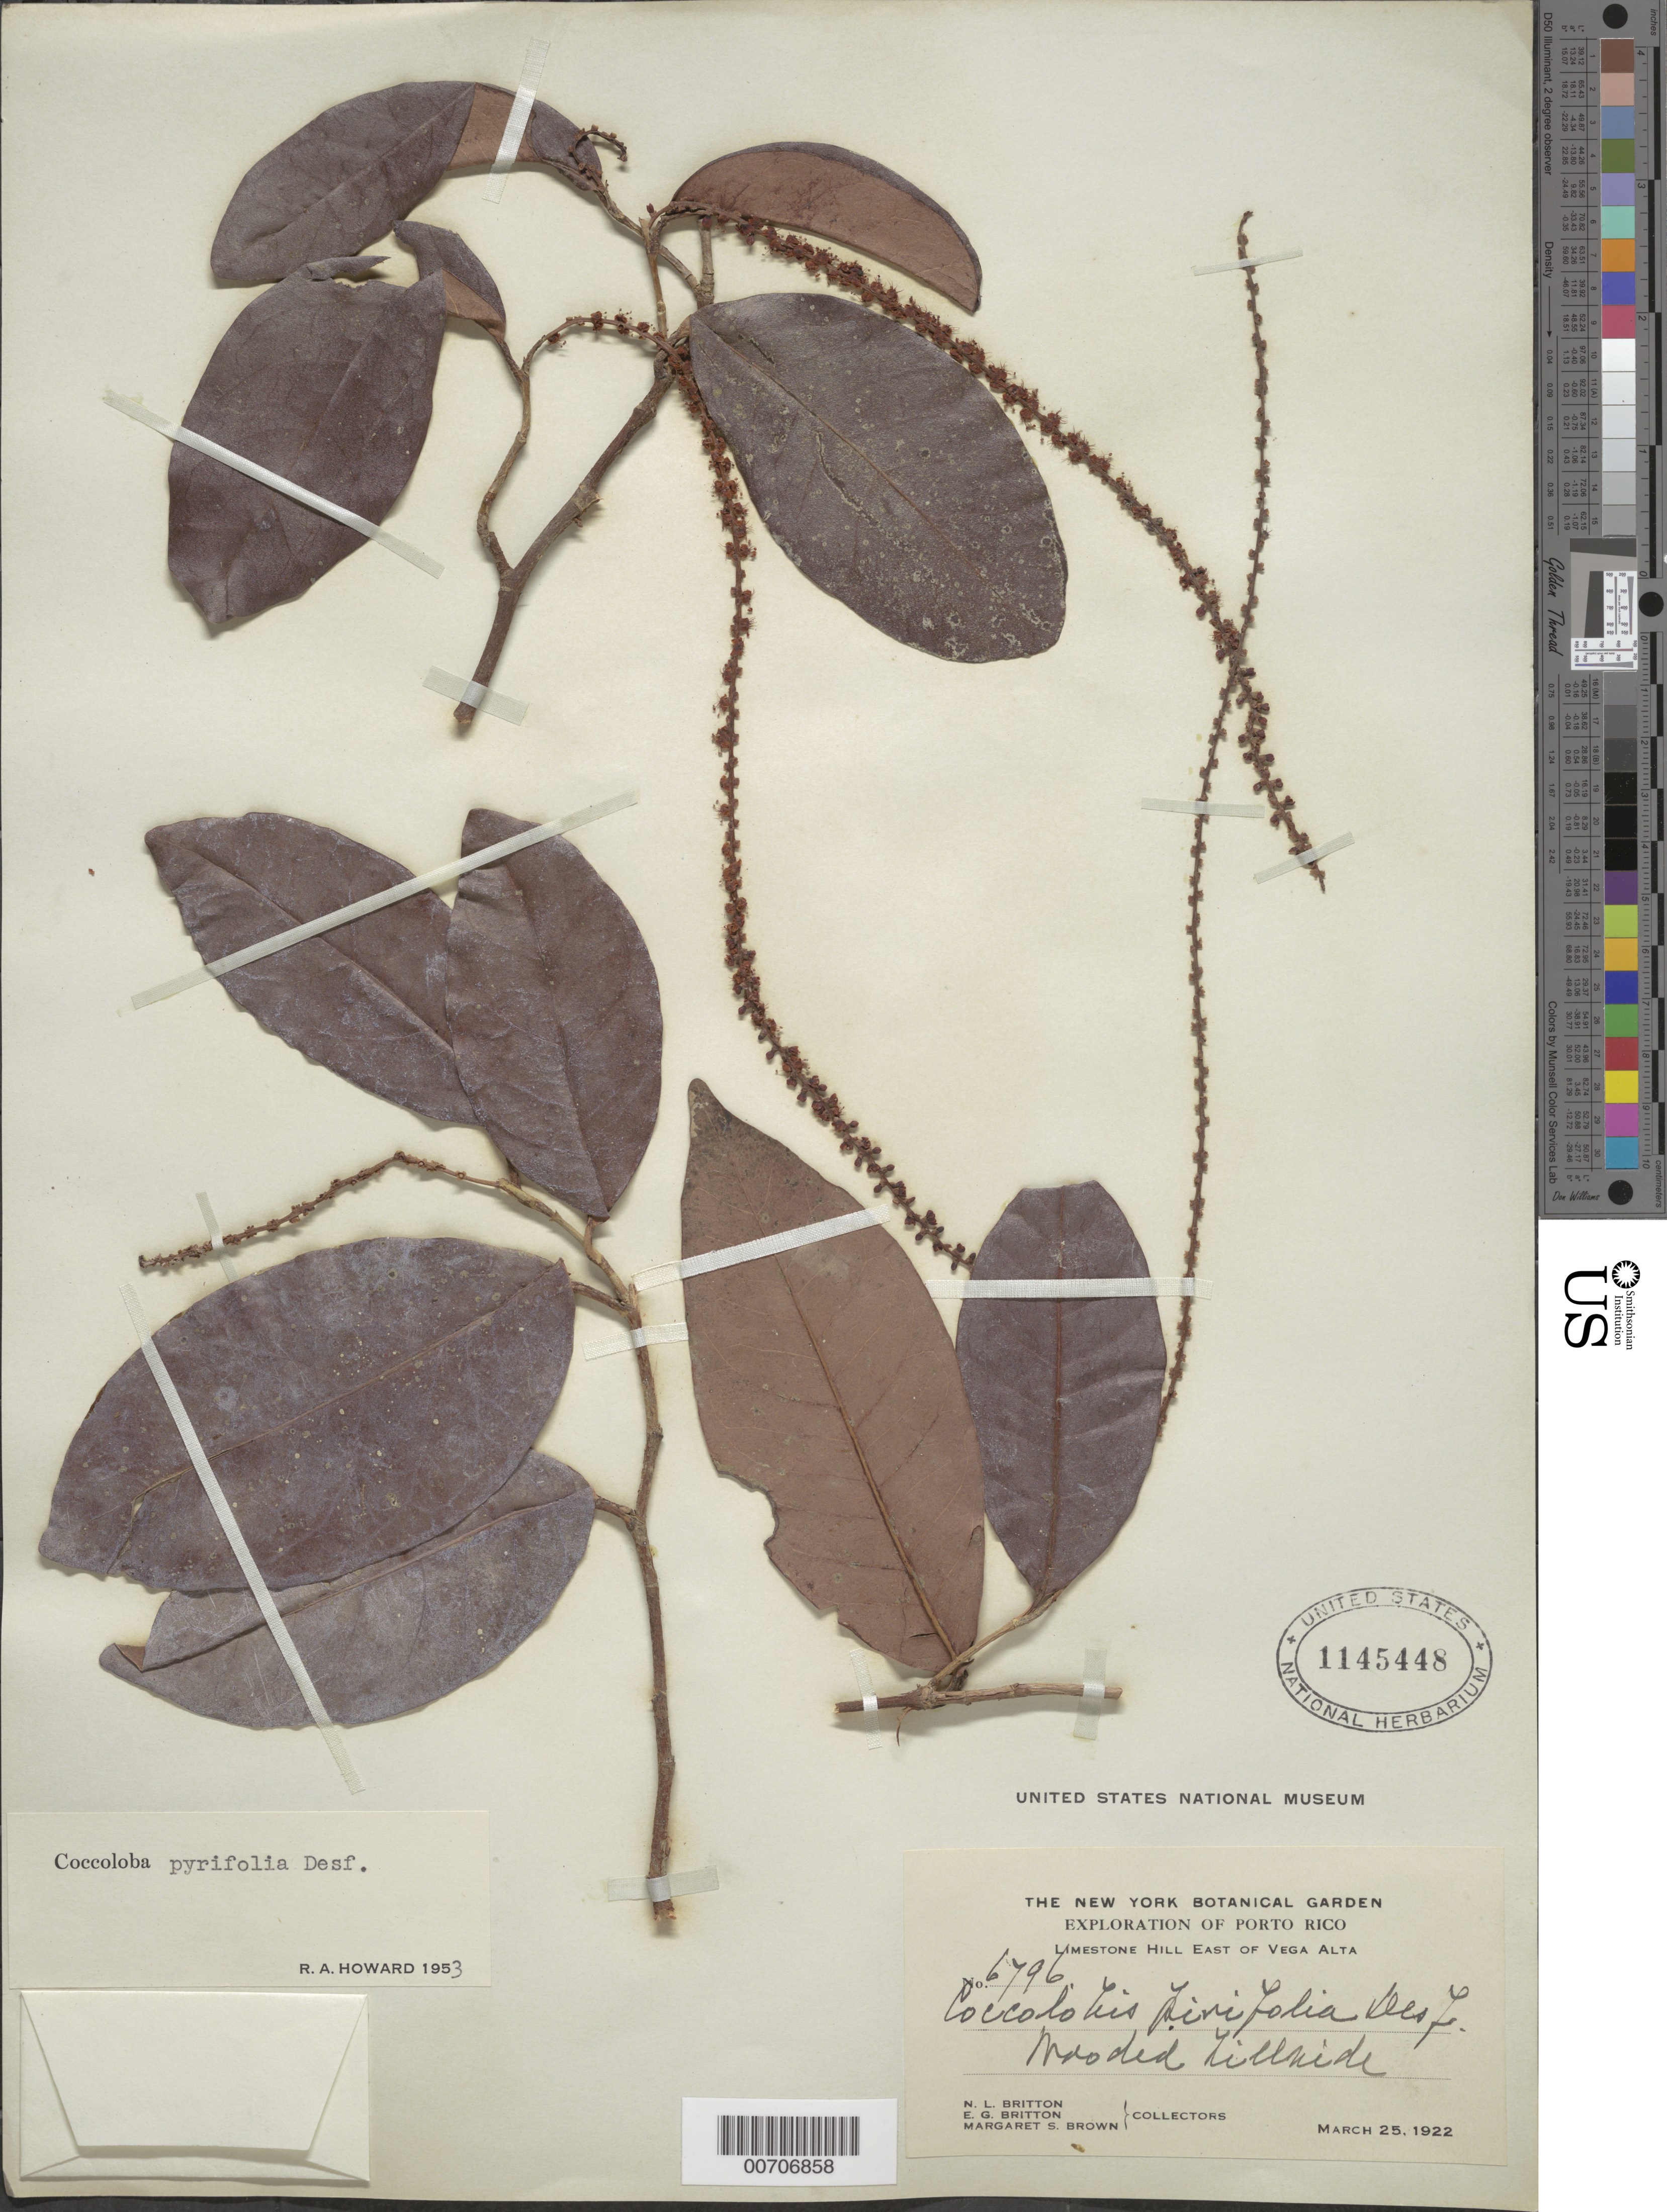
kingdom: Plantae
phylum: Tracheophyta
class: Magnoliopsida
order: Caryophyllales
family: Polygonaceae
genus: Coccoloba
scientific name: Coccoloba pyrifolia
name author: Desf.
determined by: Howard, R. A.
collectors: N. Britton, E. G. Britton & M. S. Brown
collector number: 6796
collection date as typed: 25 Mar 1922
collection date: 1922-03-25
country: Puerto Rico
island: Greater Antilles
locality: Vega Alta, E of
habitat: Wooded limestone hillside.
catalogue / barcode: US 1145448